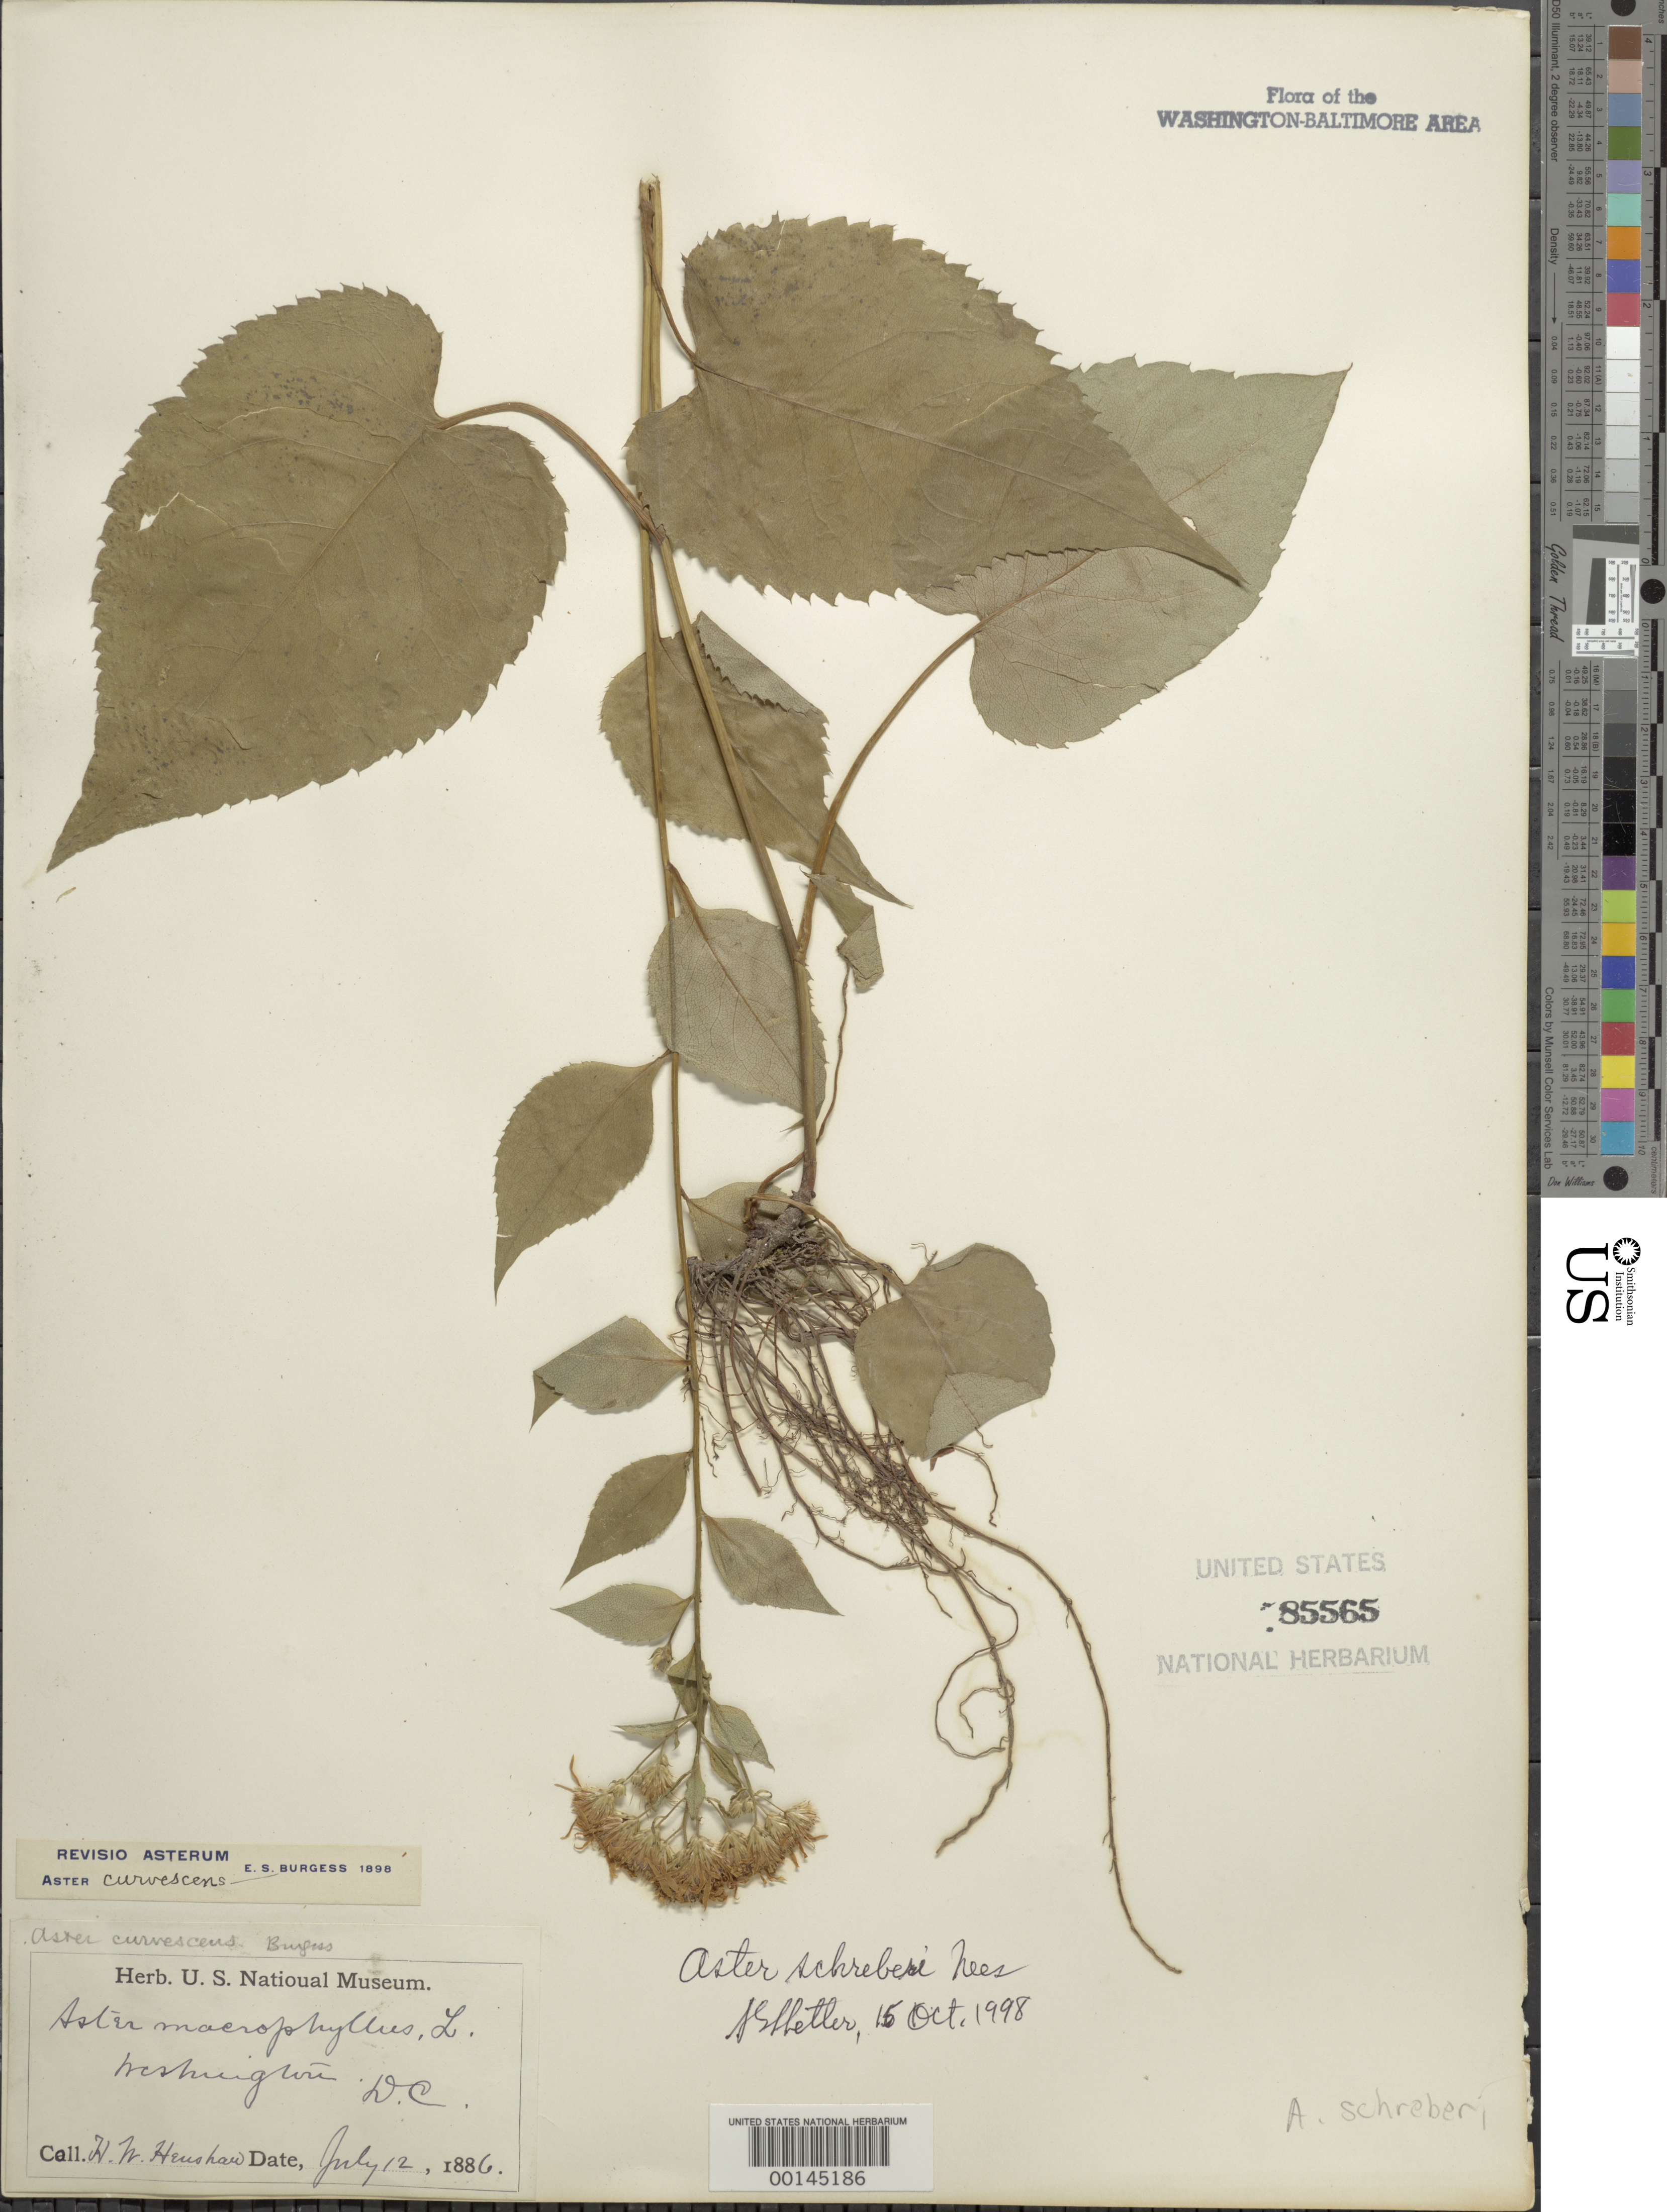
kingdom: Plantae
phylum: Tracheophyta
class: Magnoliopsida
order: Asterales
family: Asteraceae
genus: Eurybia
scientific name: Eurybia schreberi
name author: (Nees) Nees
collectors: H. Henshaw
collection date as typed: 12 Jul 1886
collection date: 1886-07-12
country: United States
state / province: District of Columbia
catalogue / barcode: US 85565